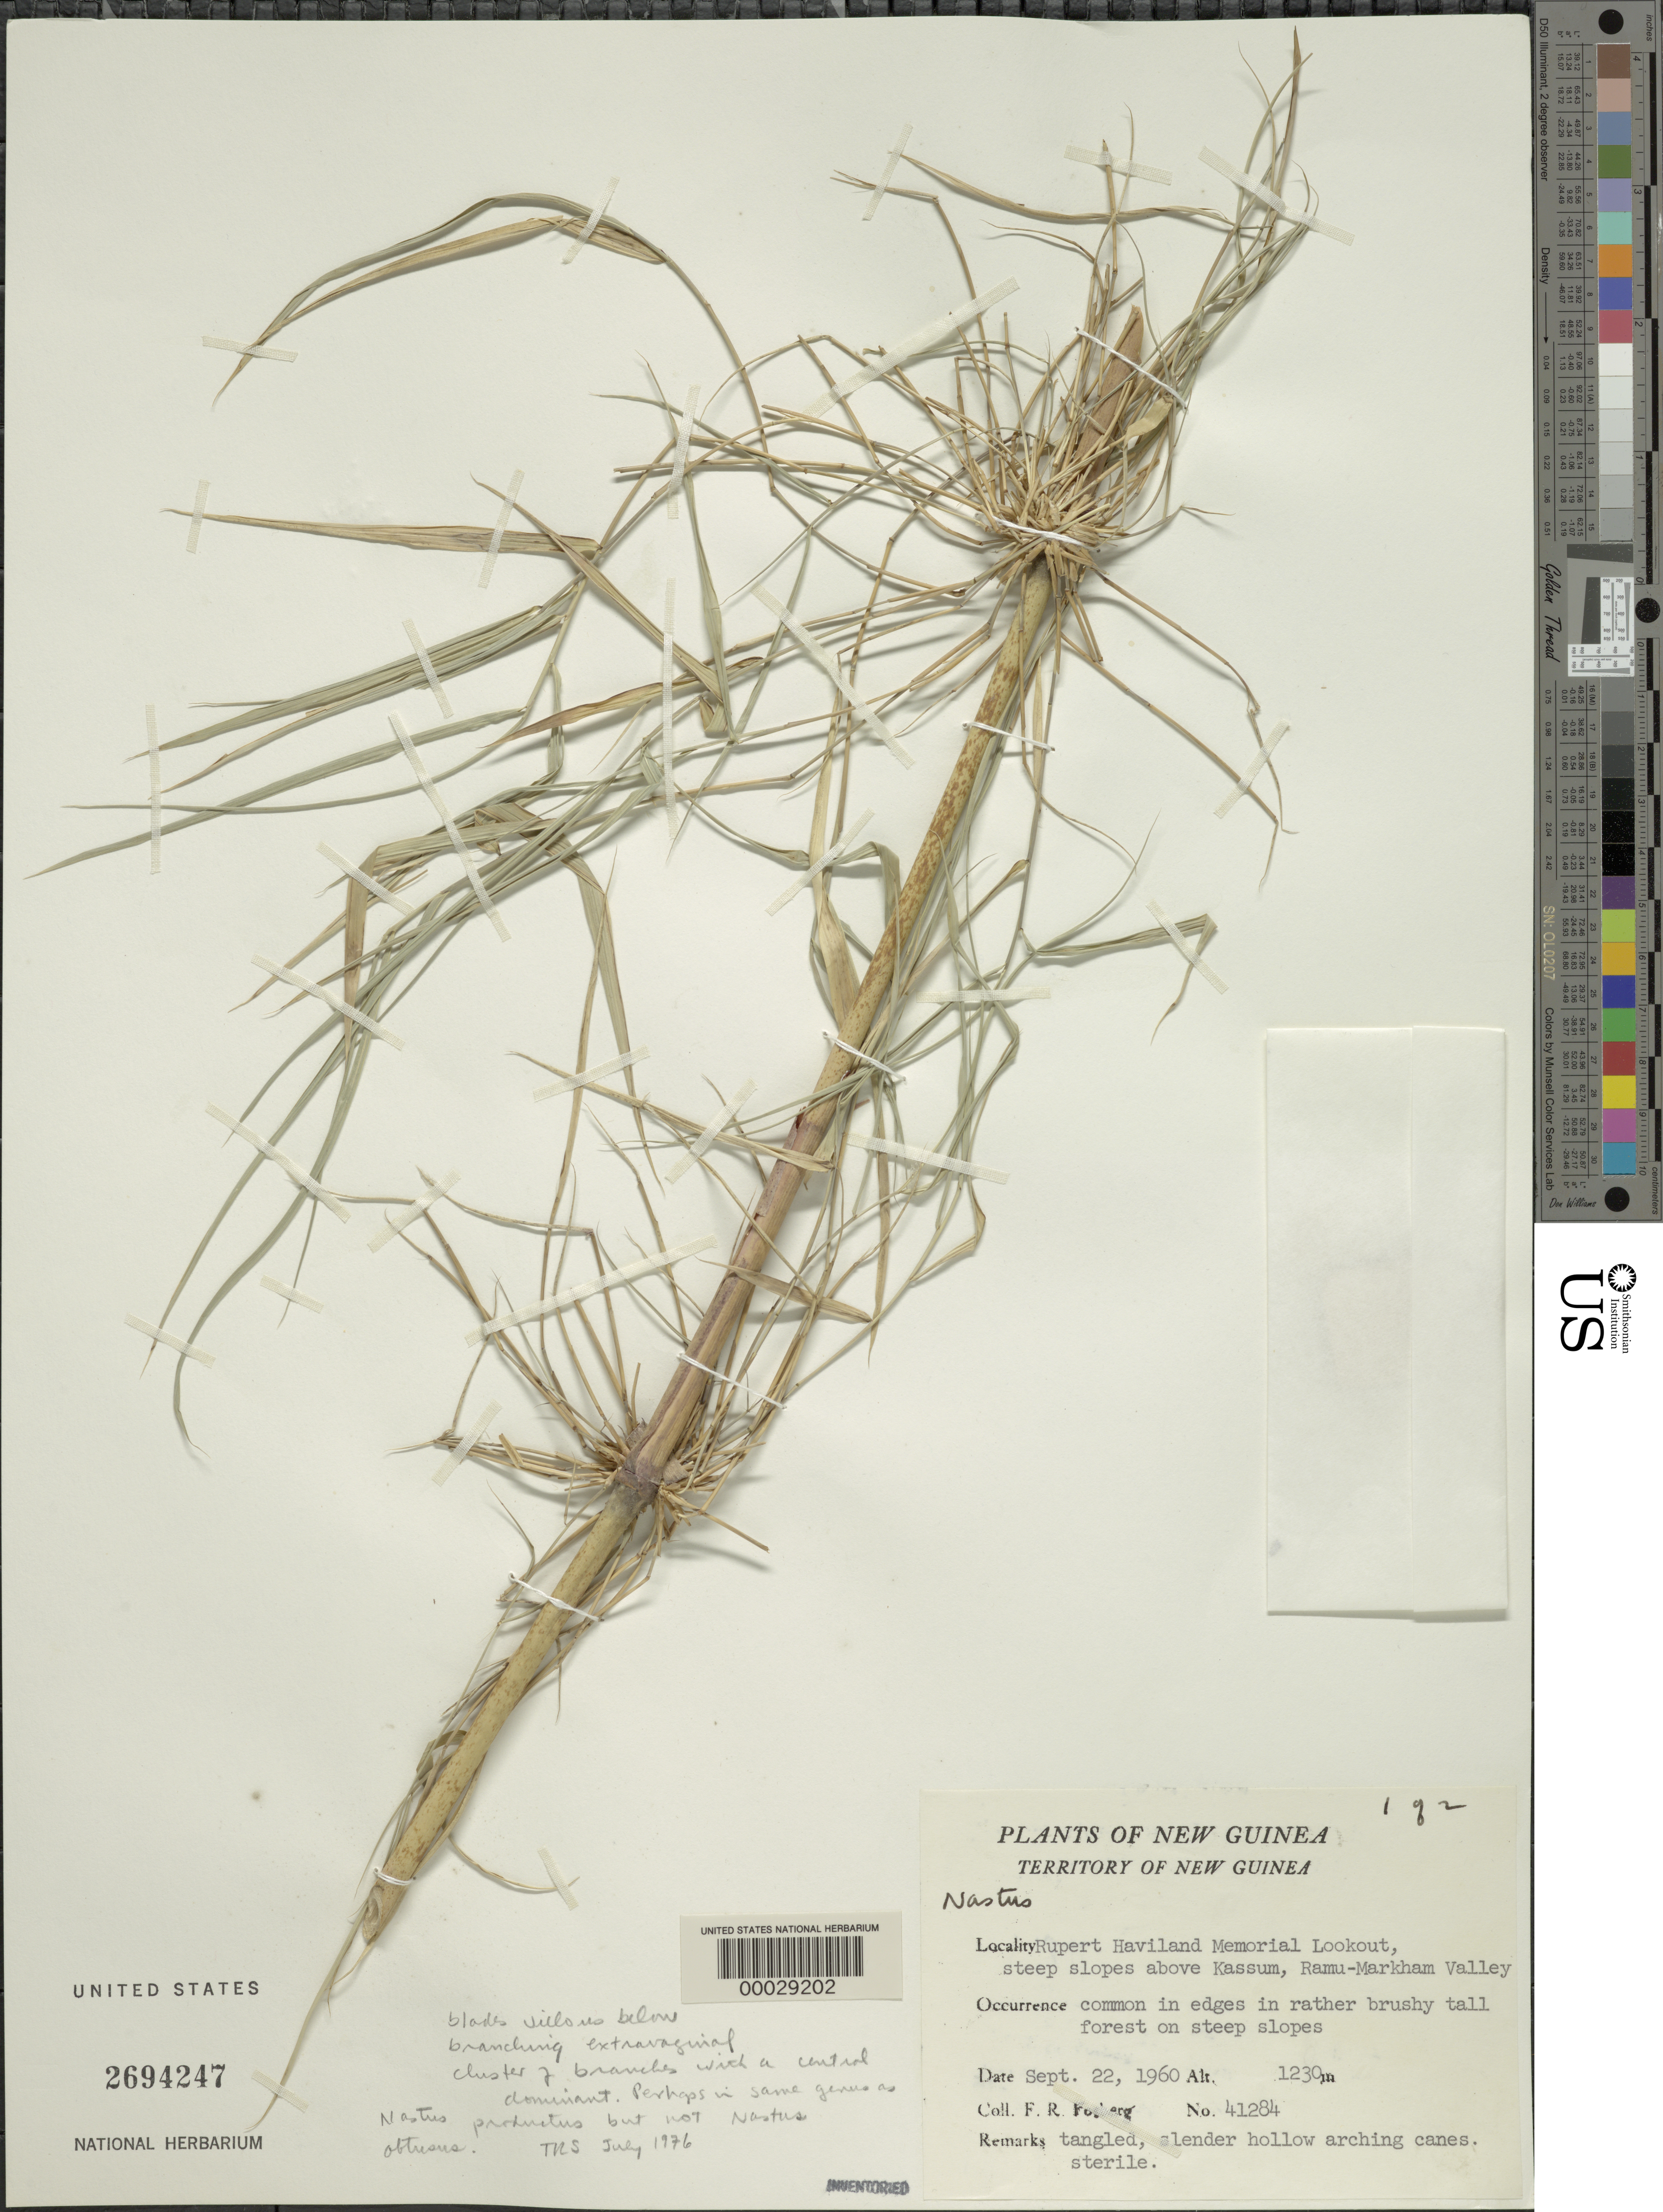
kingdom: Plantae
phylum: Tracheophyta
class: Liliopsida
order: Poales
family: Poaceae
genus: Nastus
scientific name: Nastus sp.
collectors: F. R. Fosberg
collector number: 41284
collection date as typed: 22 Sep 1960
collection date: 1960-09-22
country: Indonesia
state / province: Irian Jaya ?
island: New Guinea Island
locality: Rupert haviland mem. lookout. [country could also be papua new guinea.]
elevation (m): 1230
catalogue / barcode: US 2694247